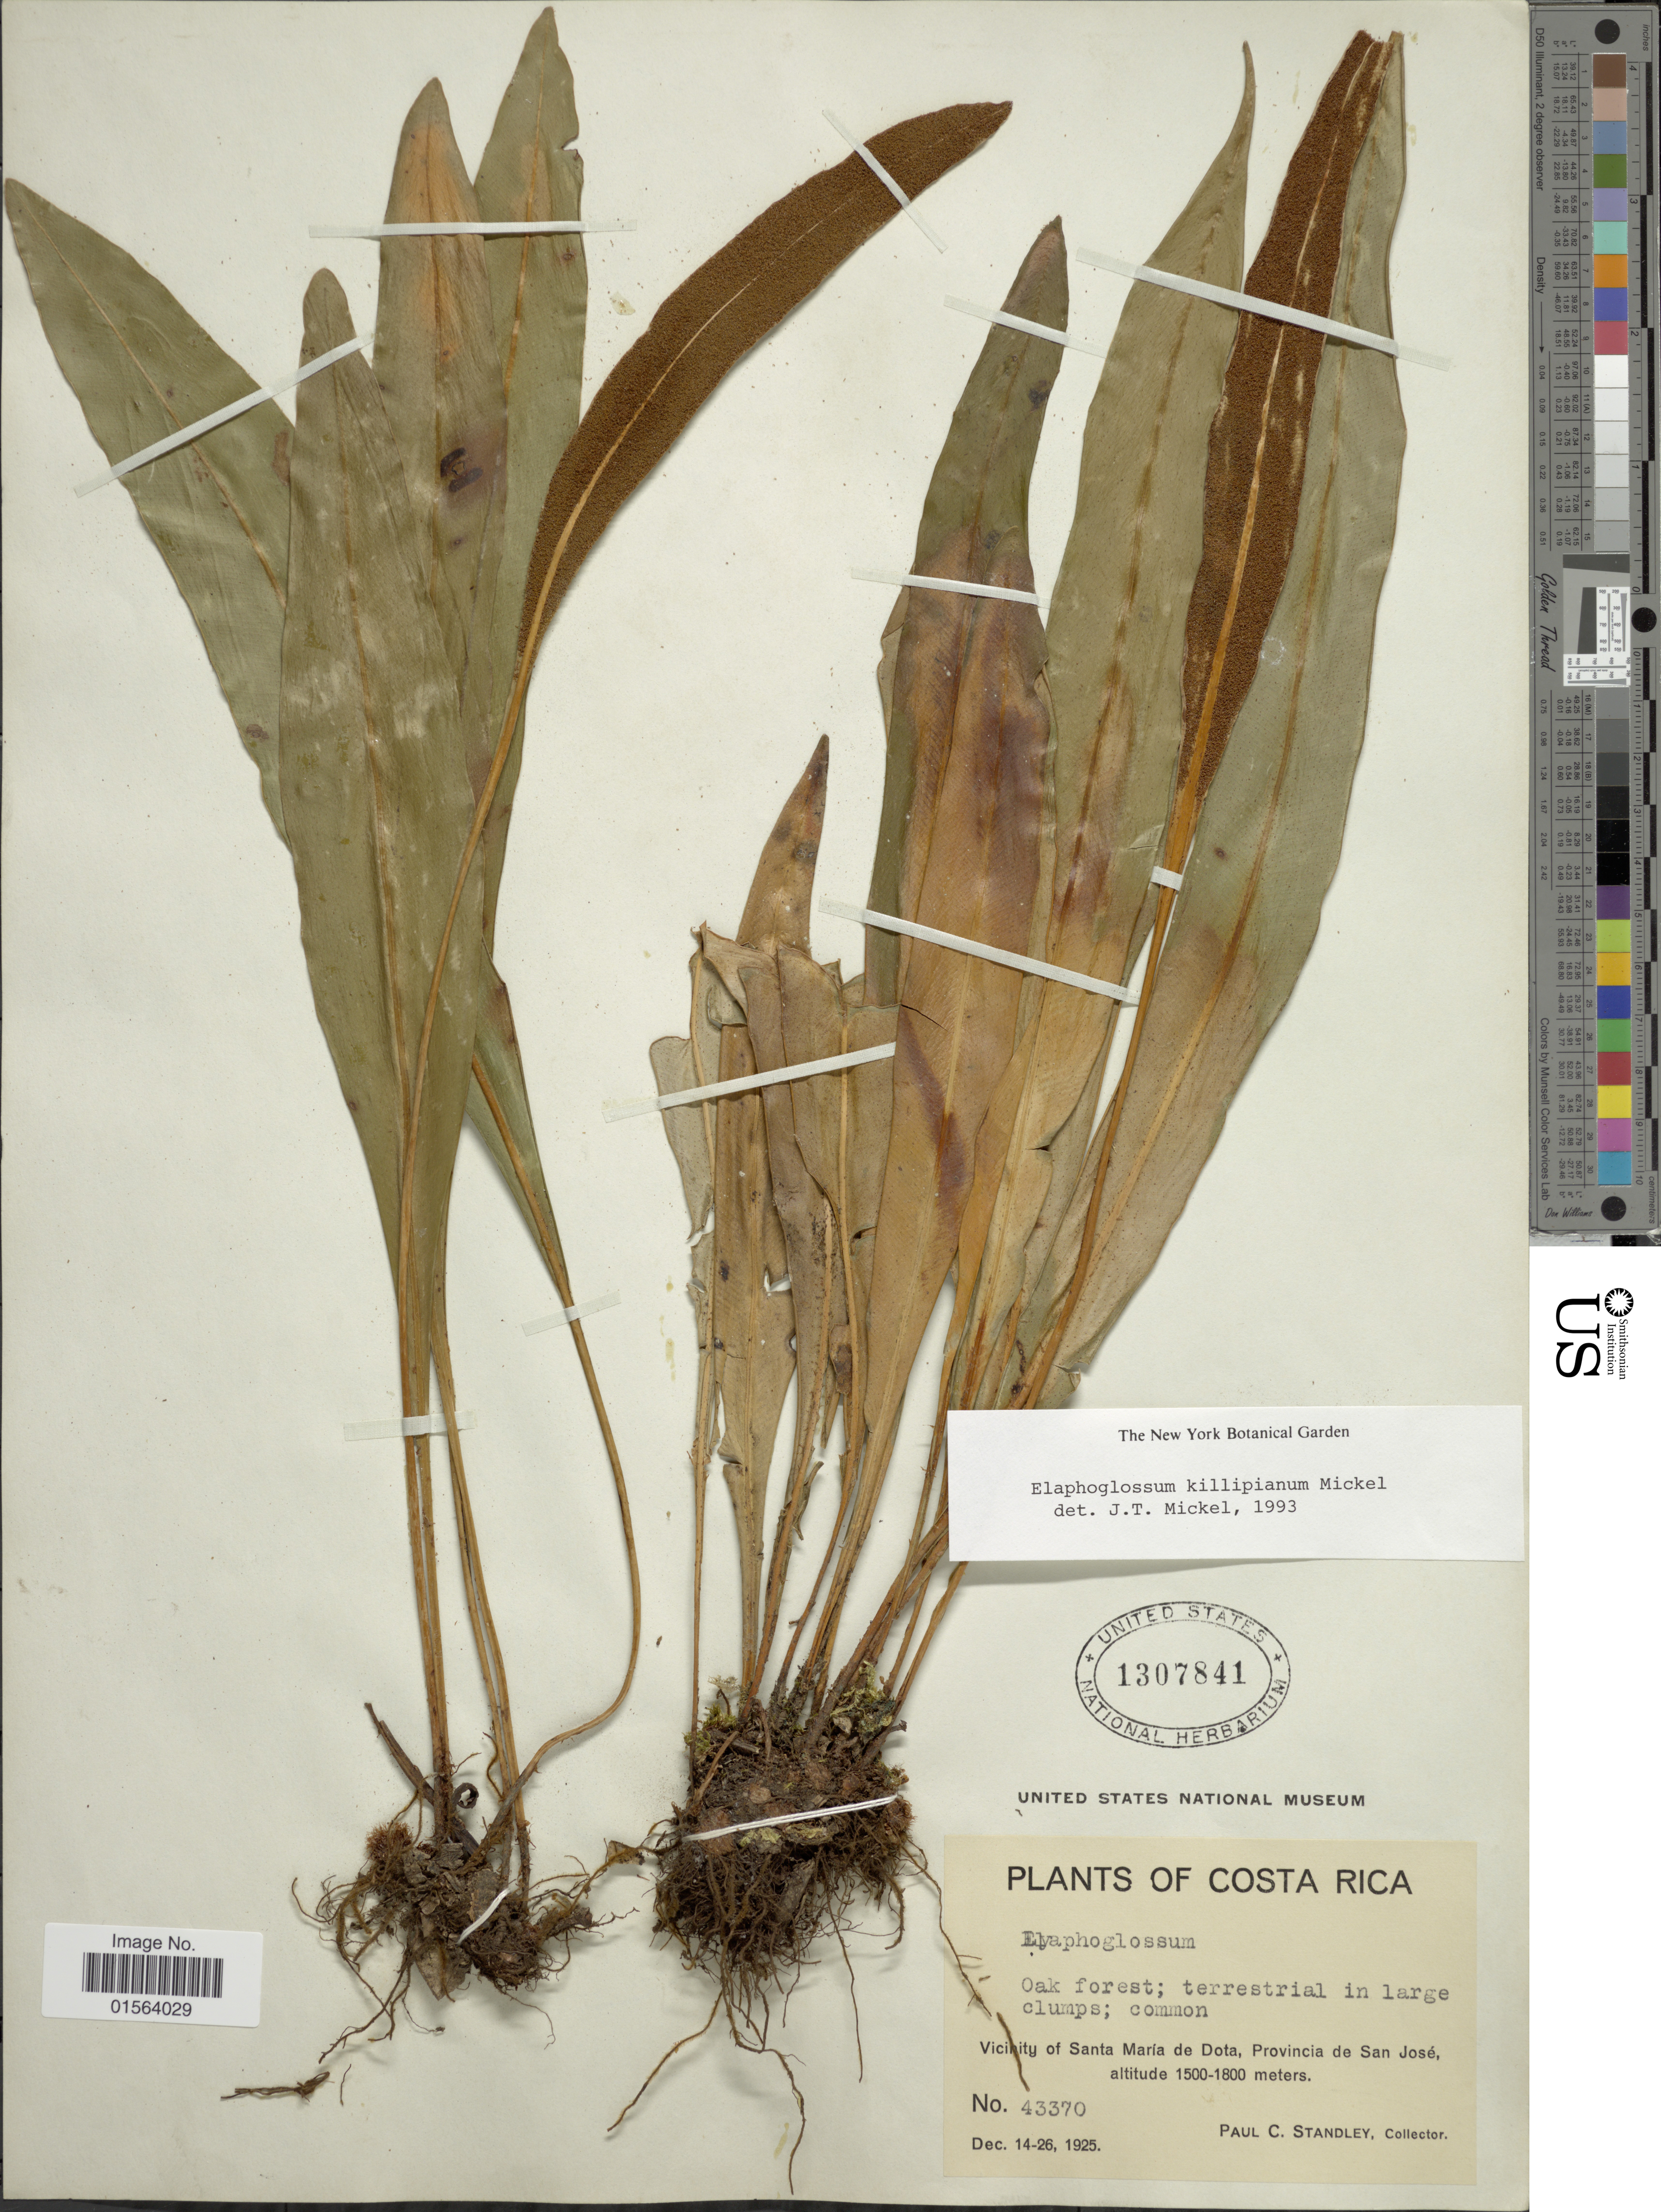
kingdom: Plantae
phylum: Tracheophyta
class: Polypodiopsida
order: Polypodiales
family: Dryopteridaceae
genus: Elaphoglossum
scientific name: Elaphoglossum killipianum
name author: Mickel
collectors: P. C. Standley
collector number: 43370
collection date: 1925-12-14/1925-12-26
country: Costa Rica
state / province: San José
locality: Vicinity of Santa Maria de Dota, Provincia de San Jose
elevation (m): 1500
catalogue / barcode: US 1307841